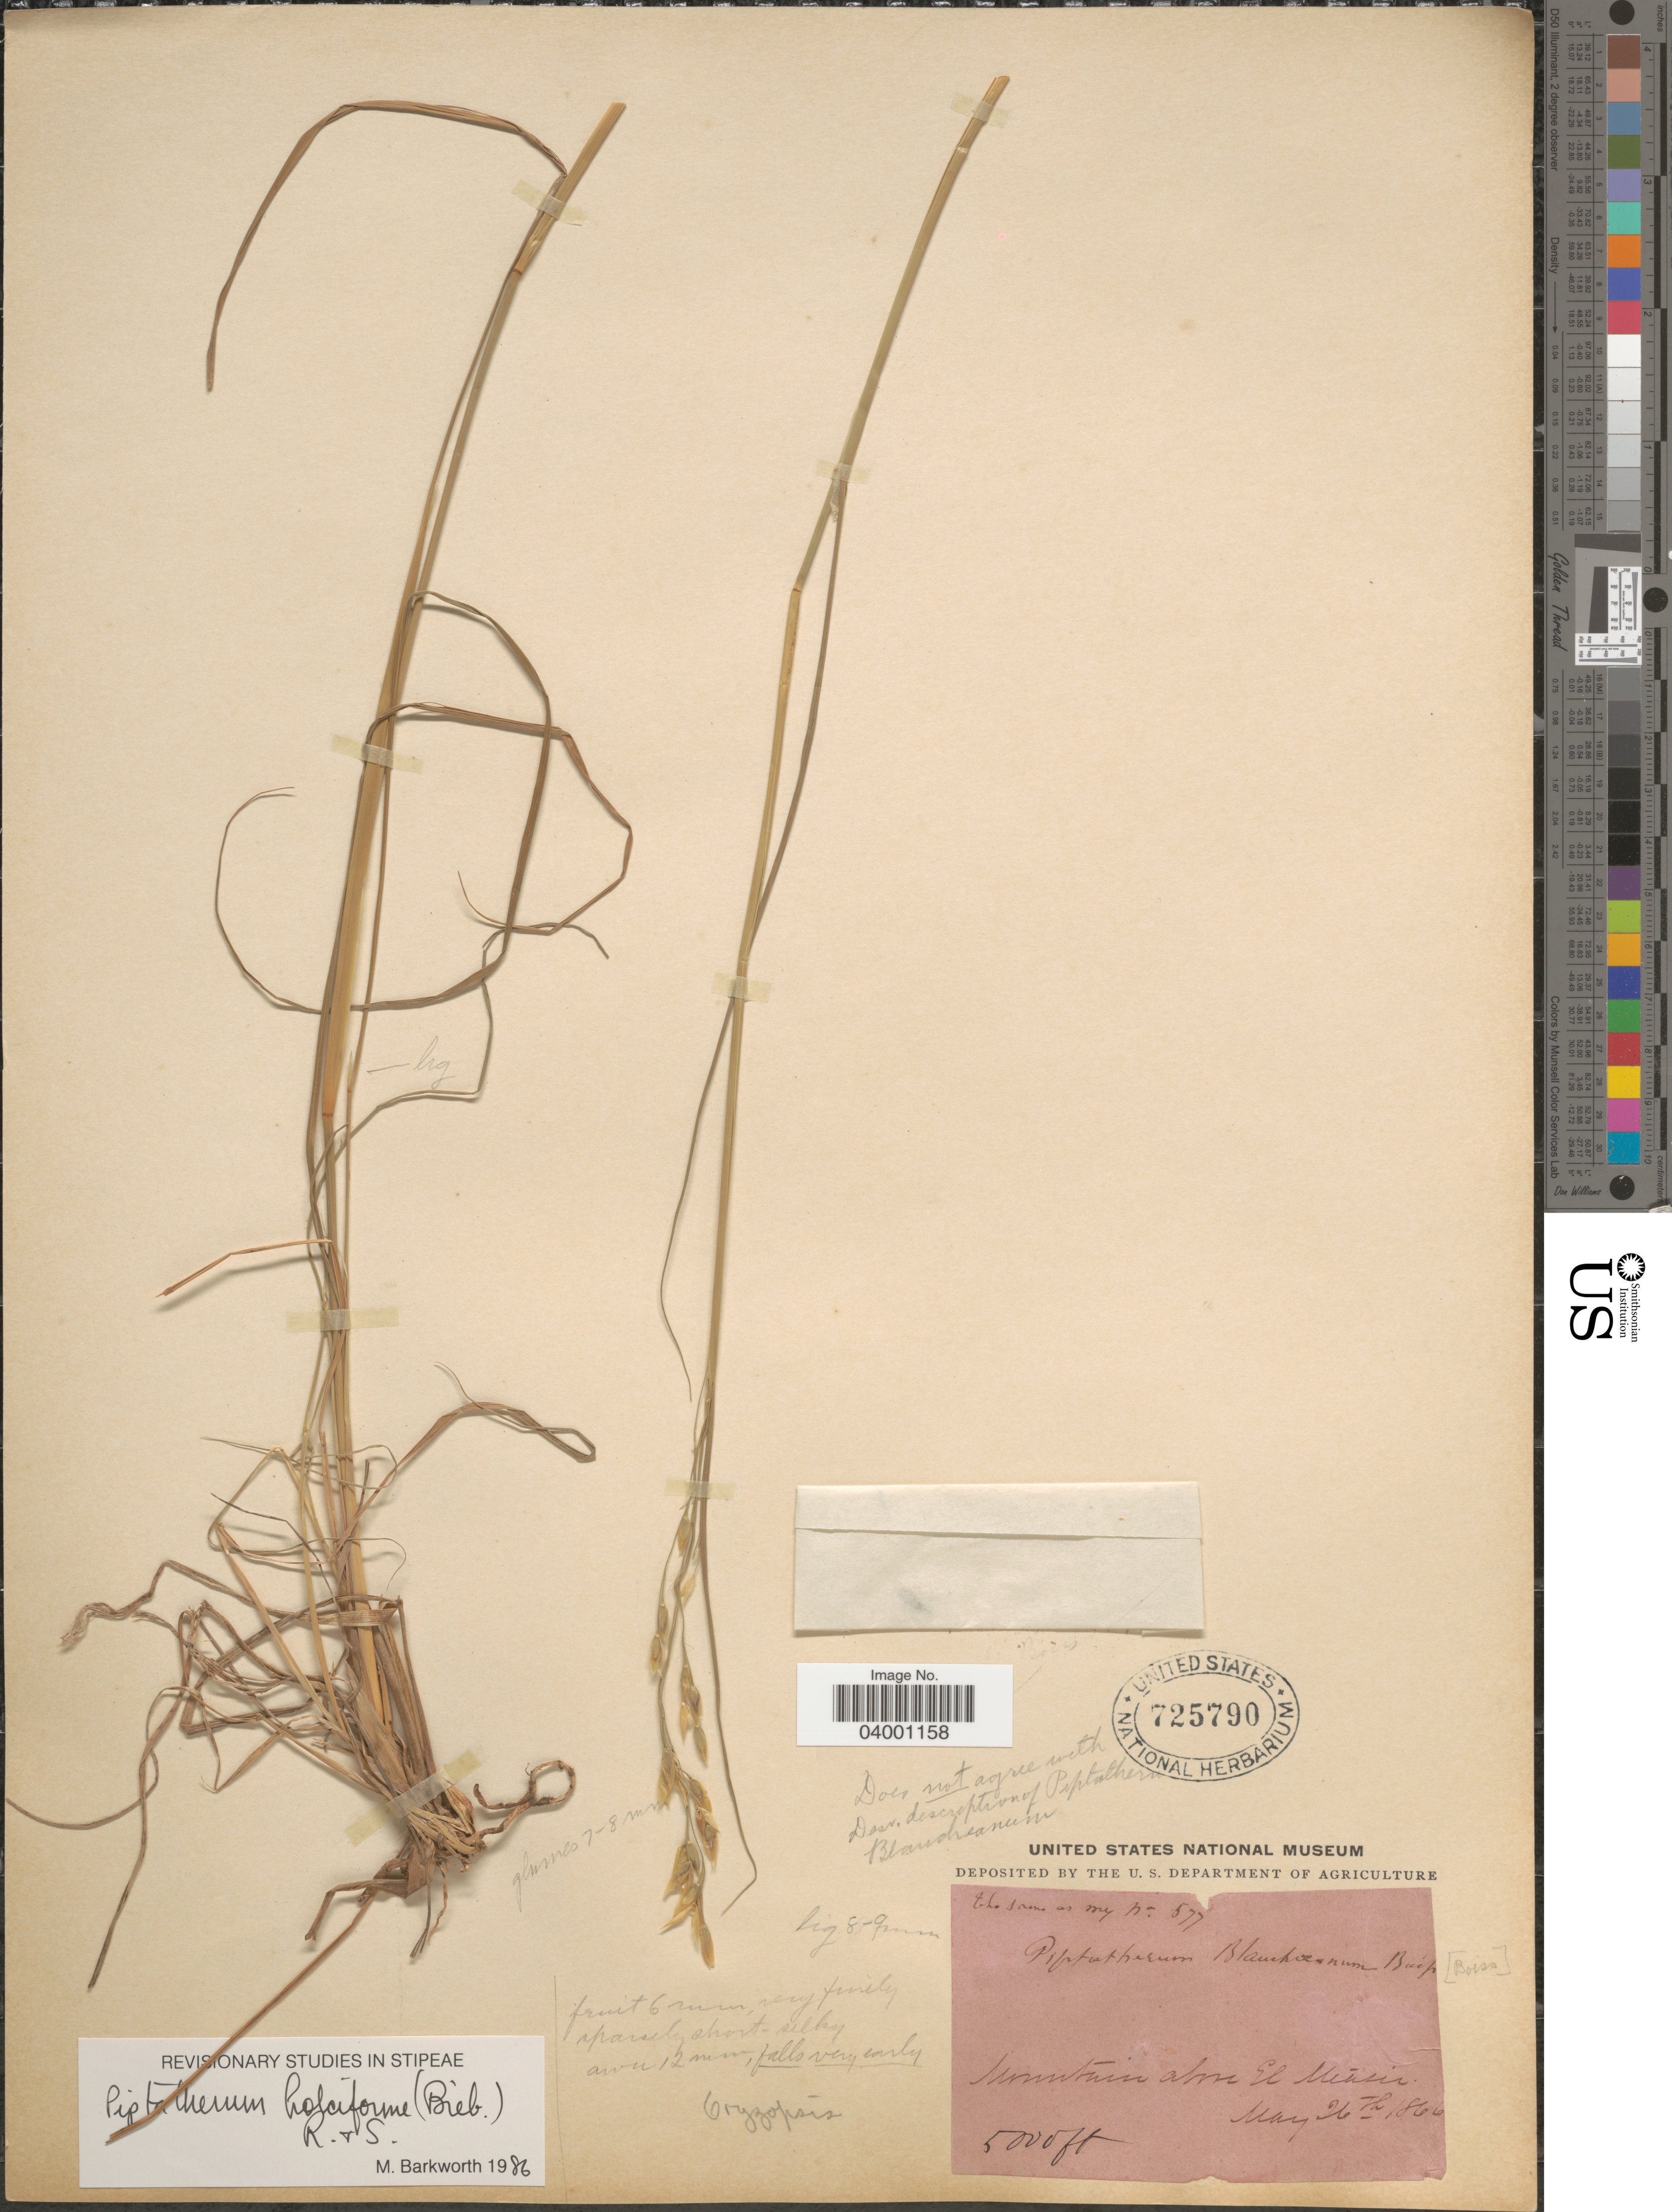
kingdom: Plantae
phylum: Tracheophyta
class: Liliopsida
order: Poales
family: Poaceae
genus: Piptatherum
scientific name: Piptatherum holciforme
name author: (M. Bieb.) Roem. & Schult.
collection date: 1866-05-26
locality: Mountain above El Mensir. [interpreted]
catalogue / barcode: US 725790